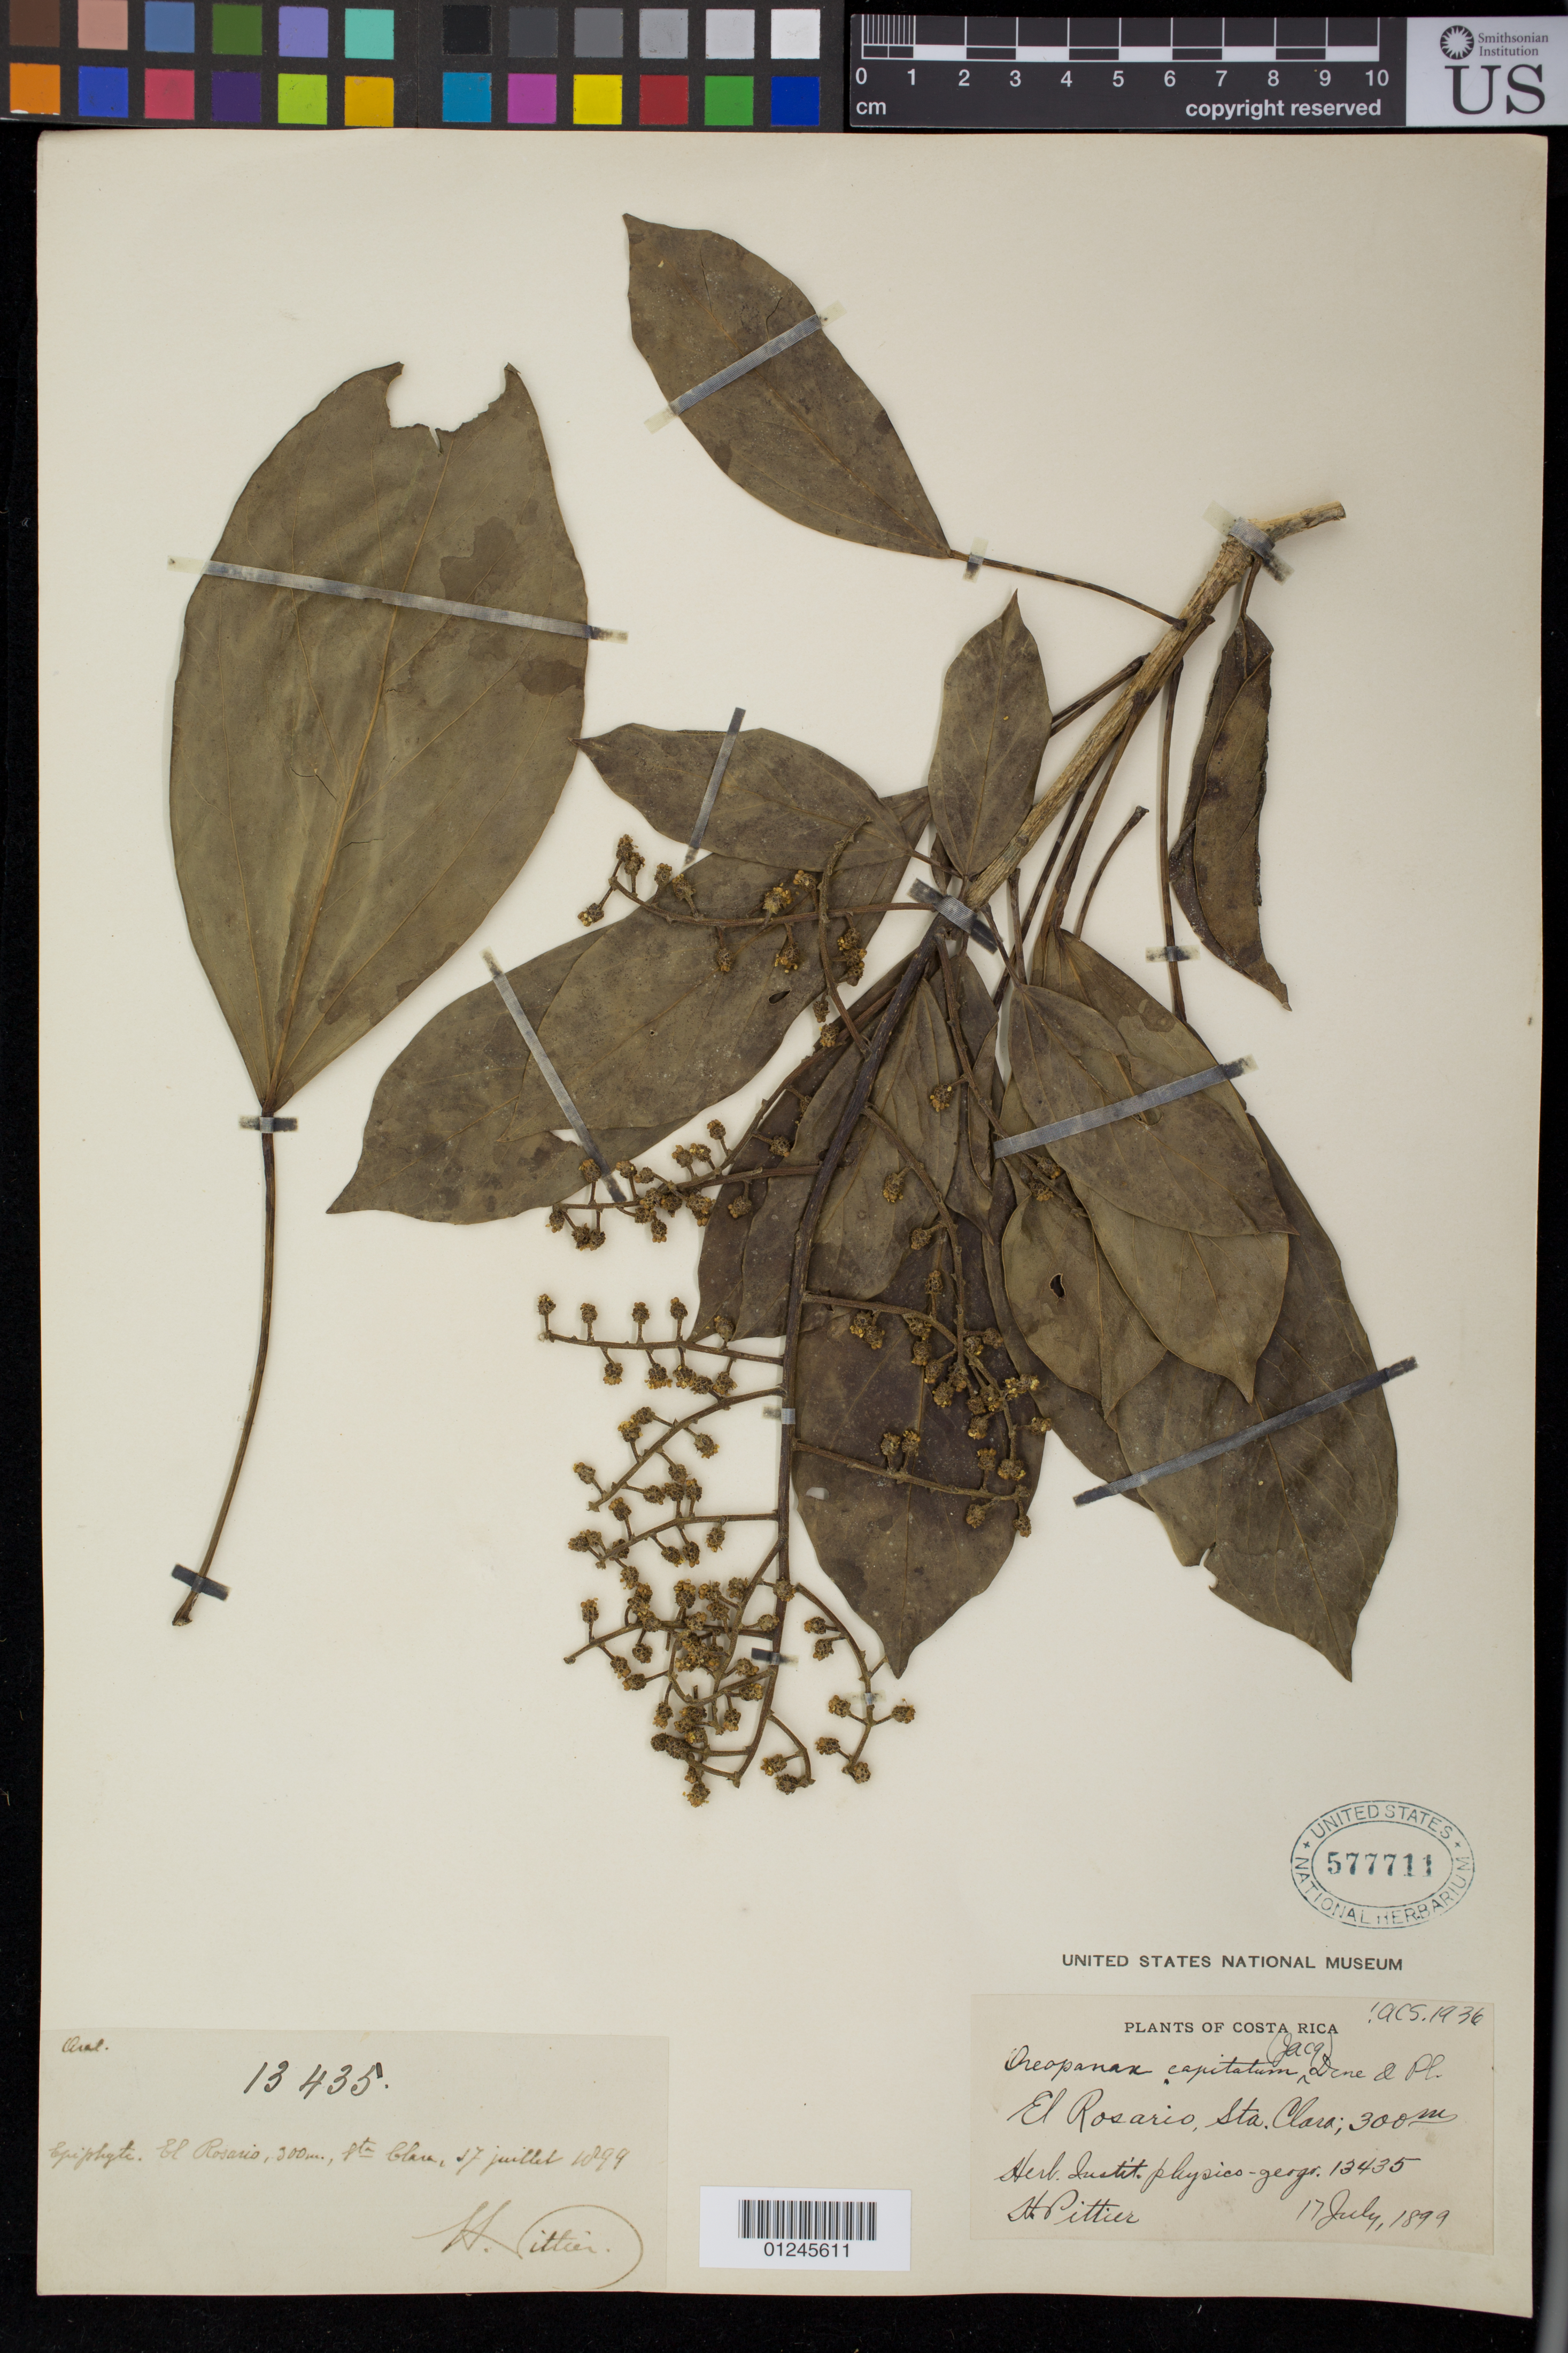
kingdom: Plantae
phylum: Tracheophyta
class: Magnoliopsida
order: Apiales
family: Araliaceae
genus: Oreopanax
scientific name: Oreopanax capitatus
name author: (Jacq.) Decne. & Planch.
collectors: H. F. Pittier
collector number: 13435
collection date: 1899-07-17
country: Costa Rica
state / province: Alajuela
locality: El Rosario, Sta. Clara.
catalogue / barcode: US 577711